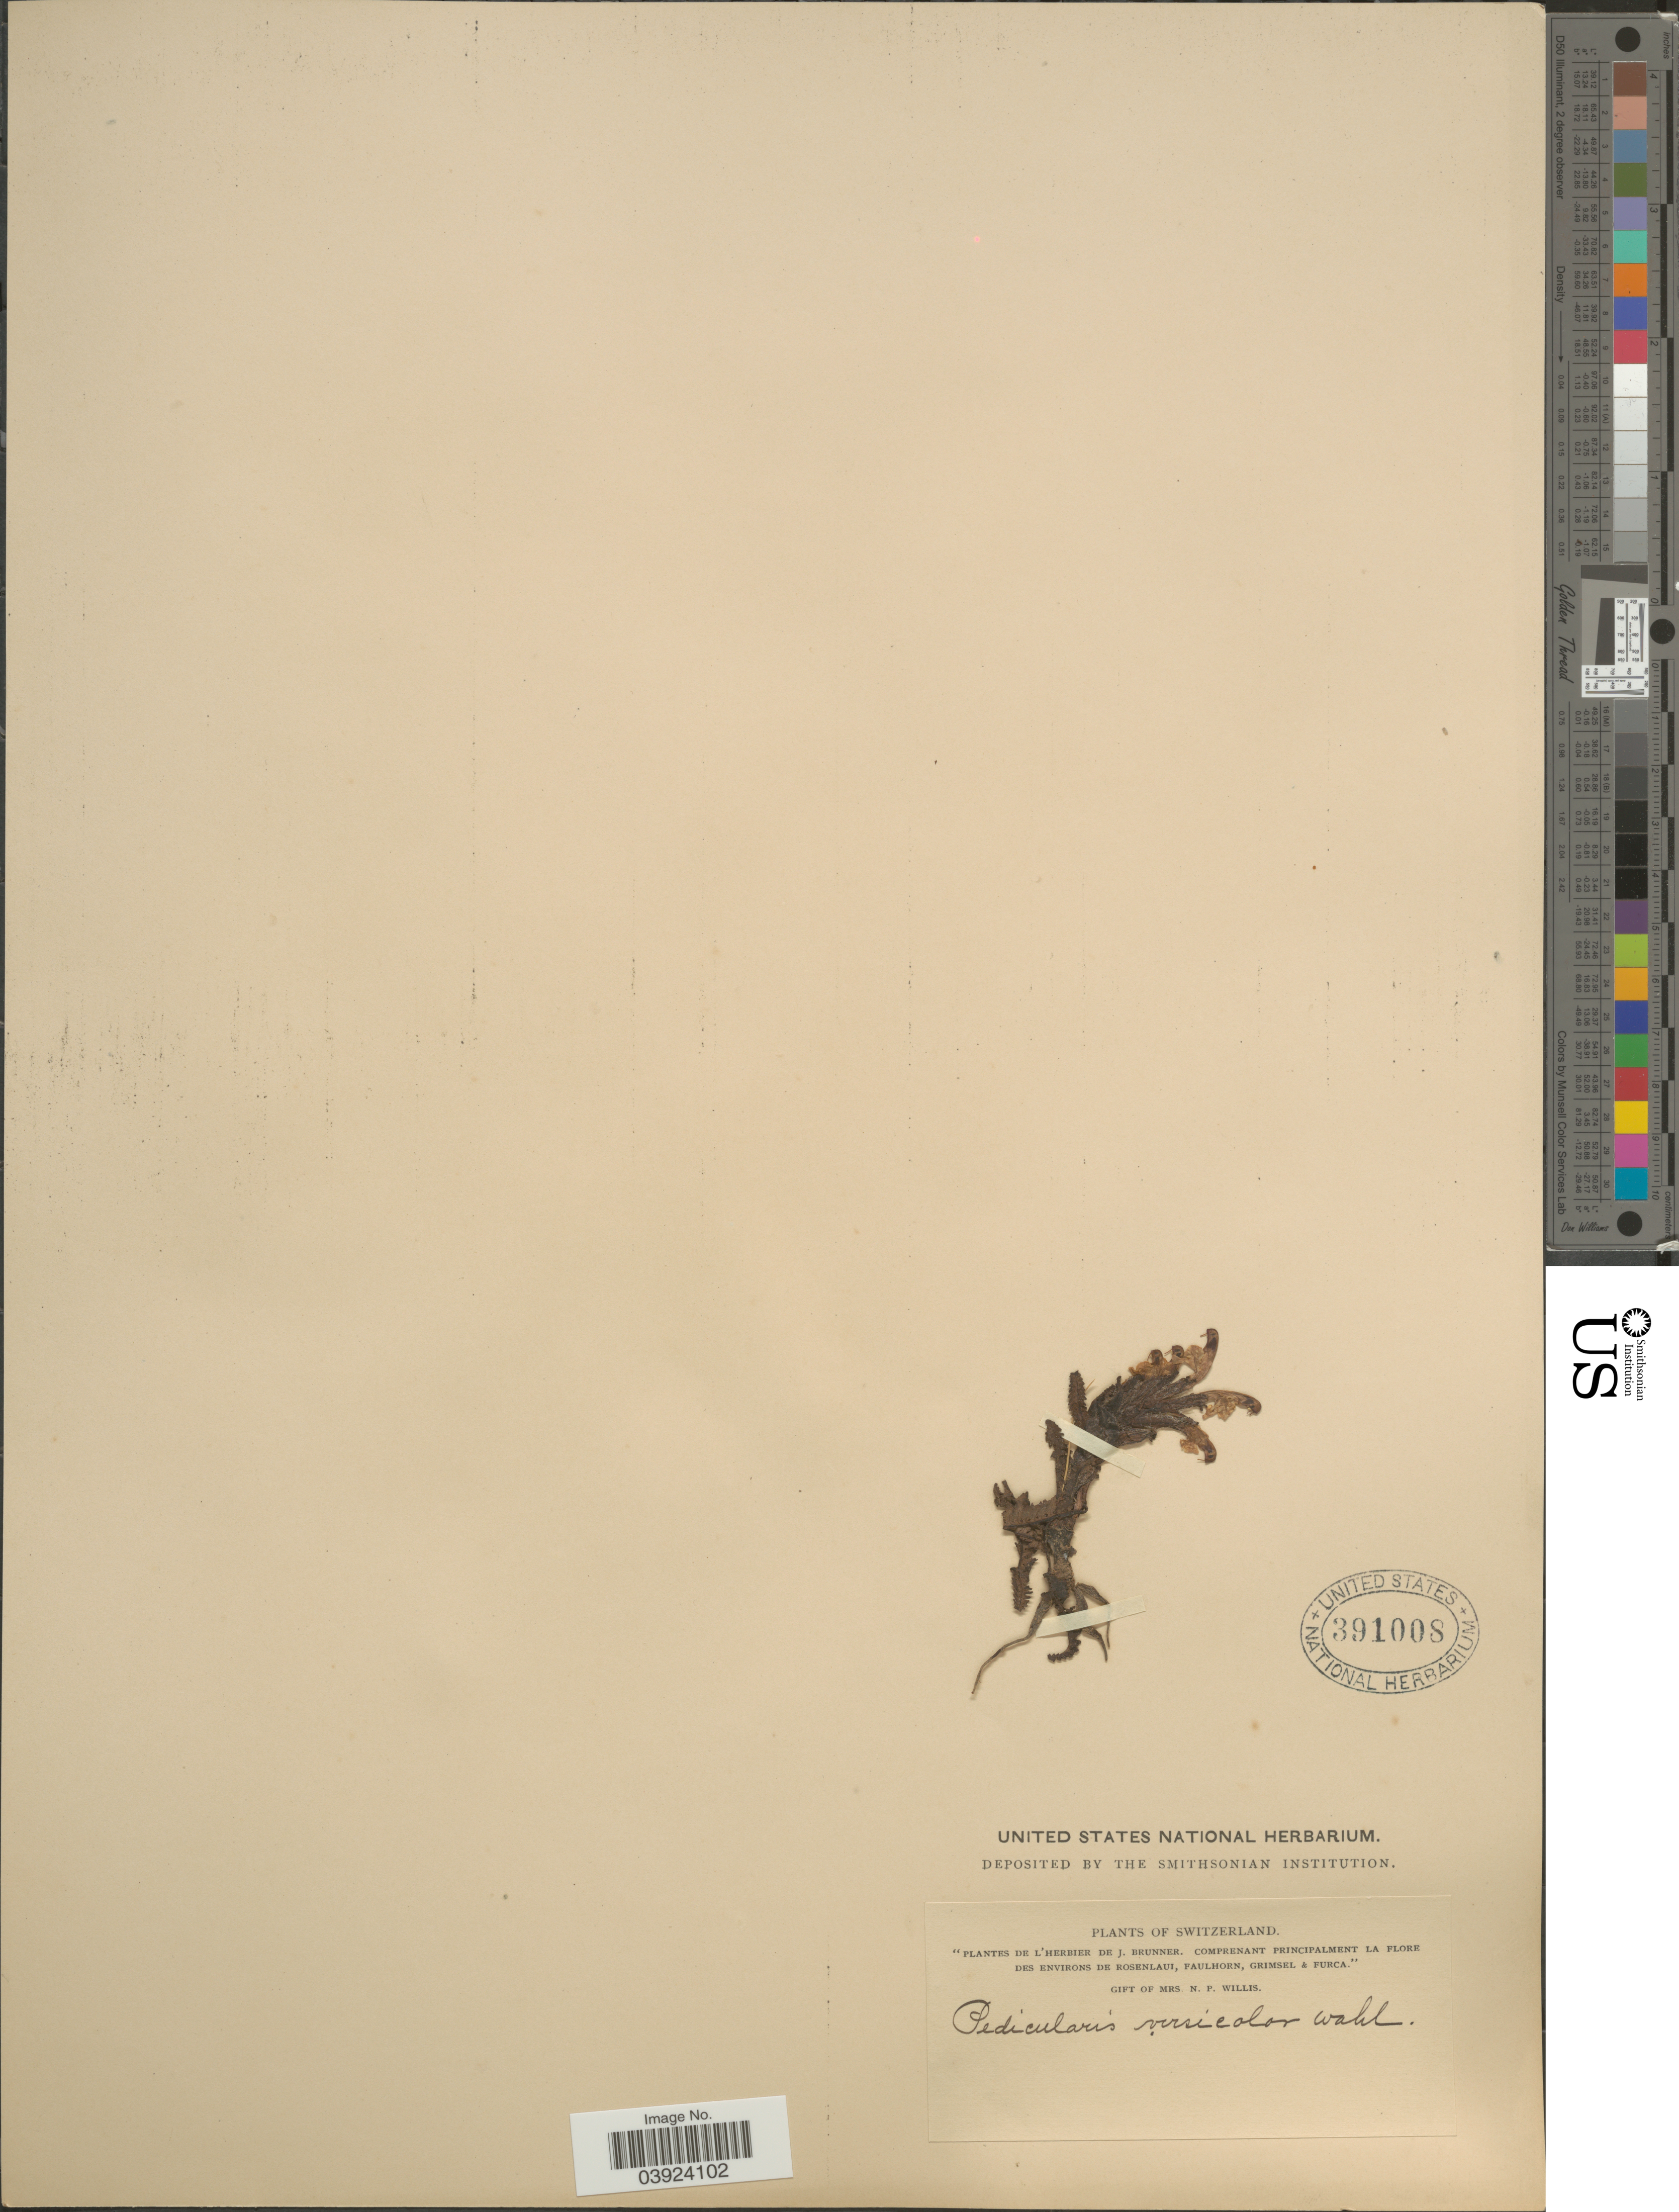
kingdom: Plantae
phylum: Tracheophyta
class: Magnoliopsida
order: Lamiales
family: Orobanchaceae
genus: Pedicularis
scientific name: Pedicularis versicolor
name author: Wahlenb.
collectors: ex herb. J. Brunner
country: Switzerland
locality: Environs de Rosenlaui, Faulhorn, Grimsel & Furca.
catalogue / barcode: US 391008